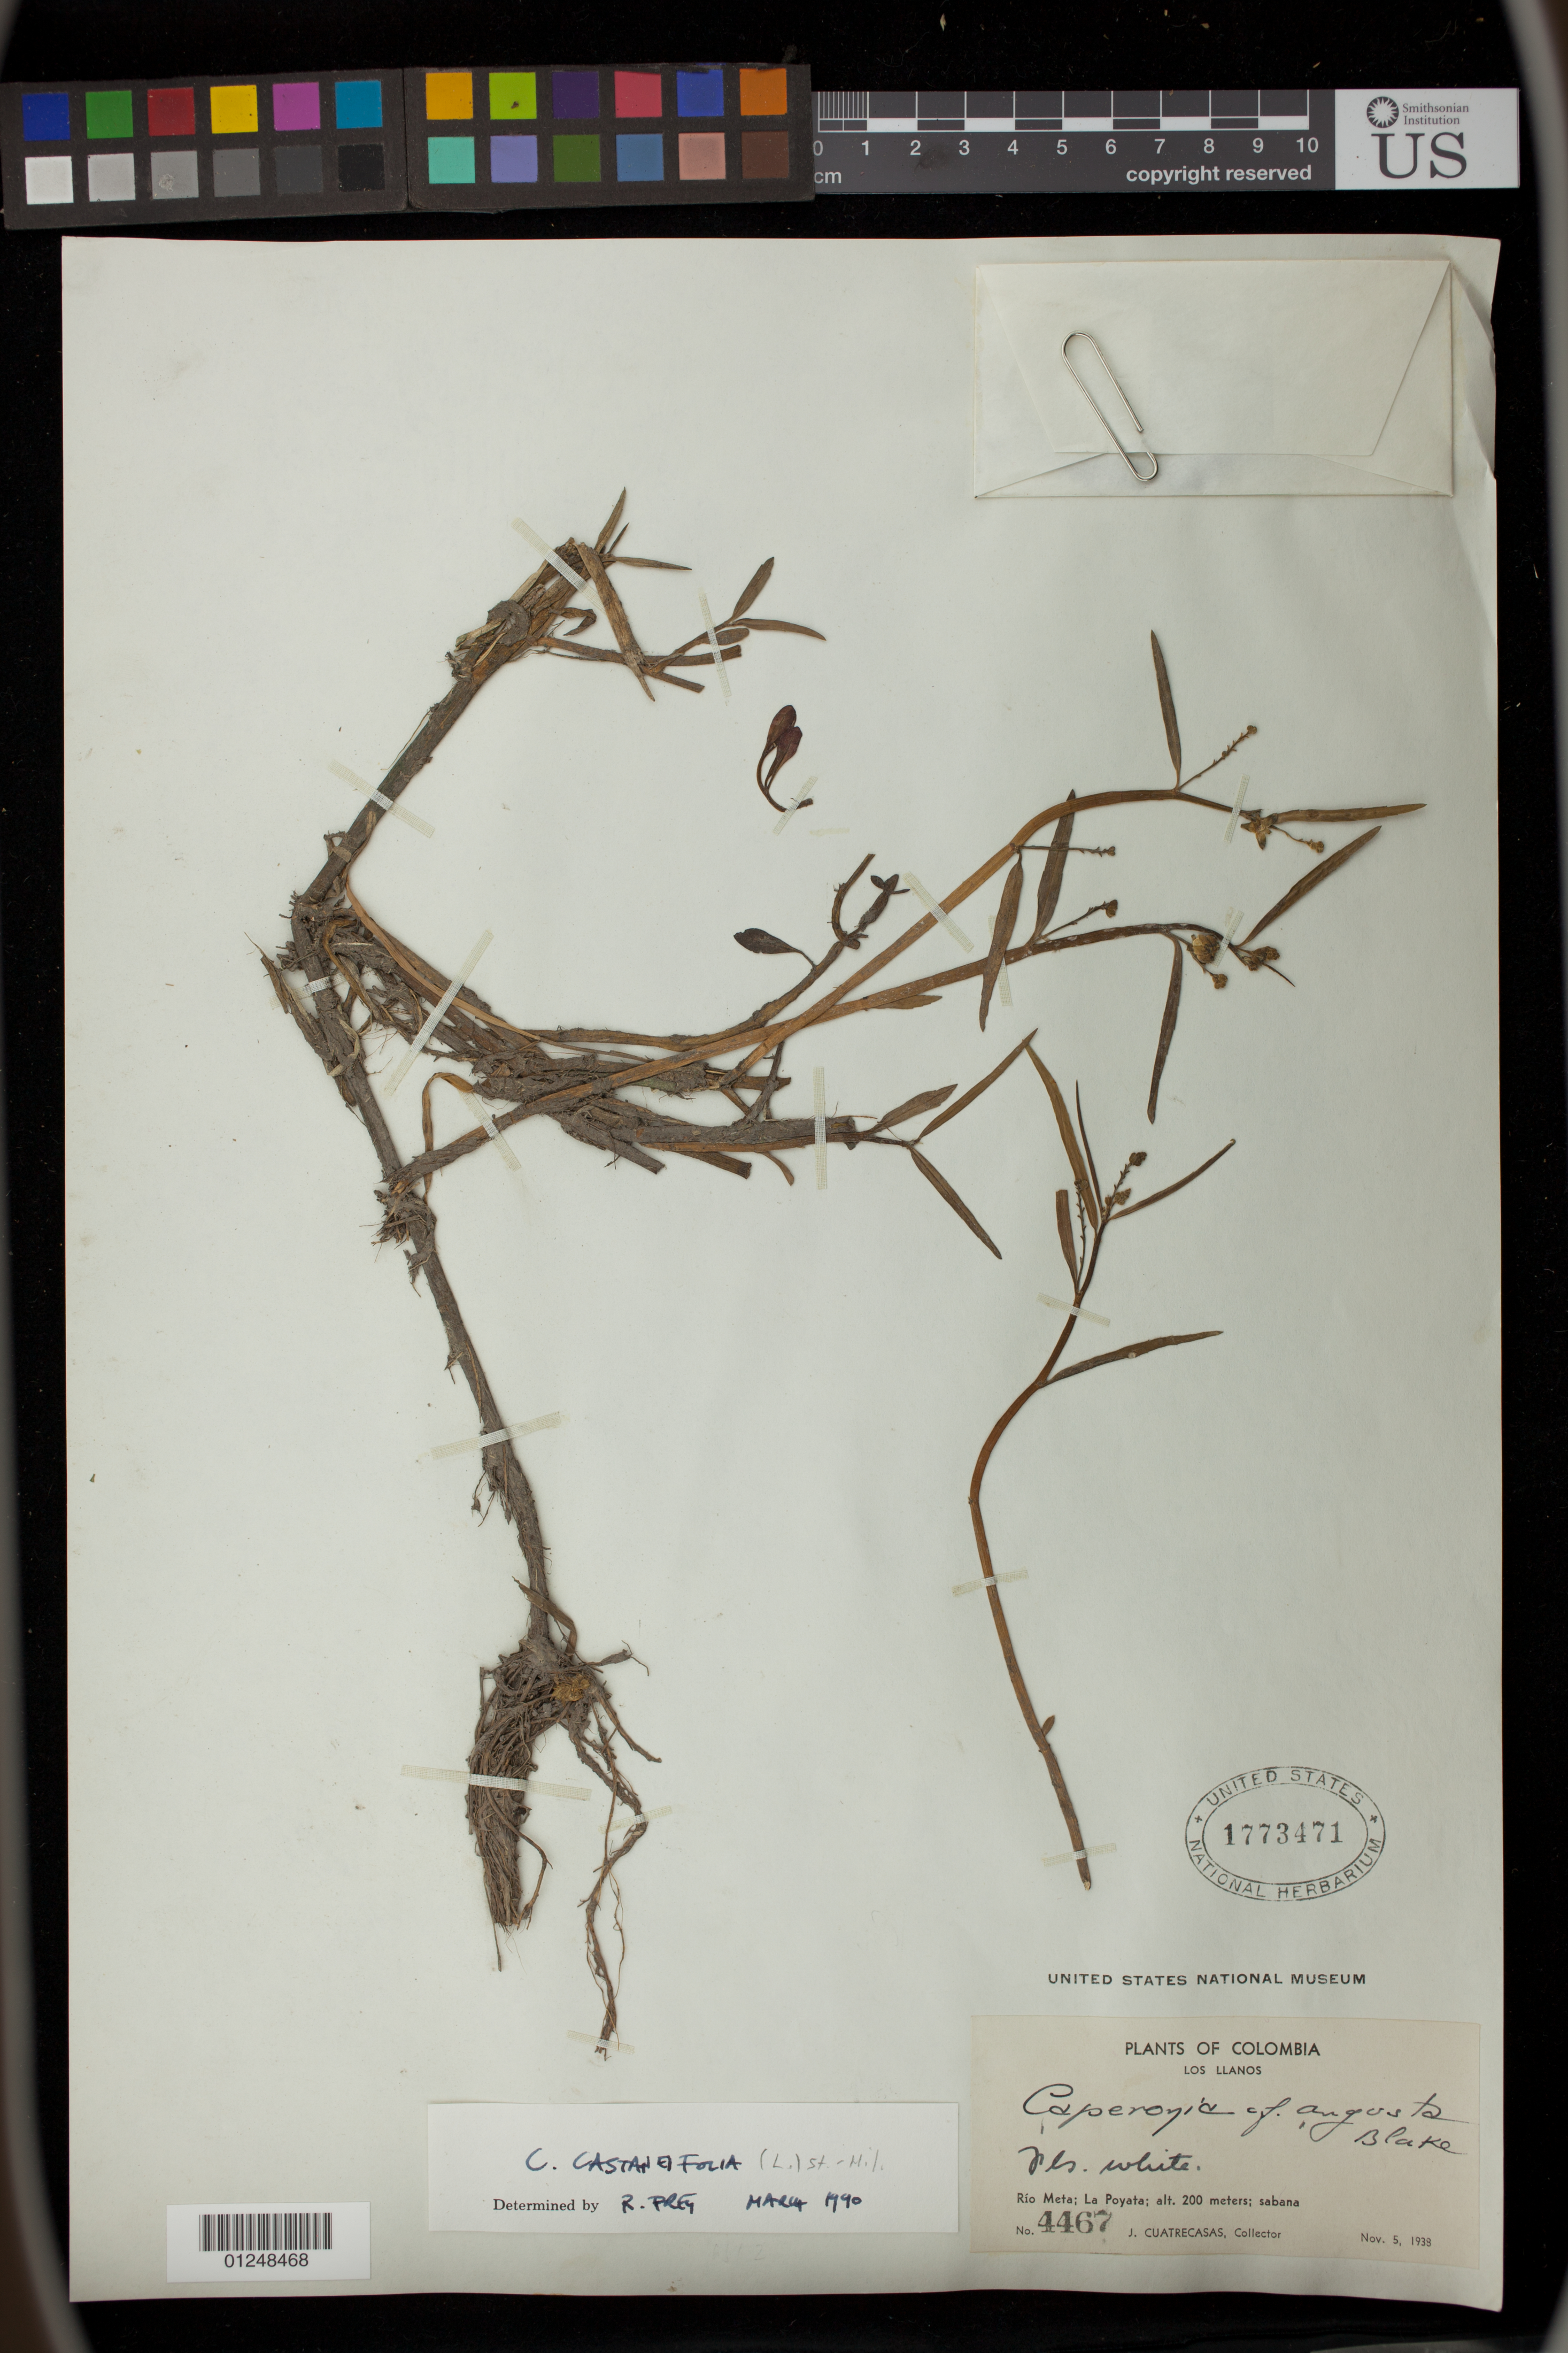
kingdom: Plantae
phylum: Tracheophyta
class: Magnoliopsida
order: Malpighiales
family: Euphorbiaceae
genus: Caperonia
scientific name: Caperonia castaneifolia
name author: (L.) A. St.-Hil.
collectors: J. Cuatrecasas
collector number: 4467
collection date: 1938-11-05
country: Colombia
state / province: Los Llanos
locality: Rio Meta; La Poyata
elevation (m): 200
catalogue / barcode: US 1773471